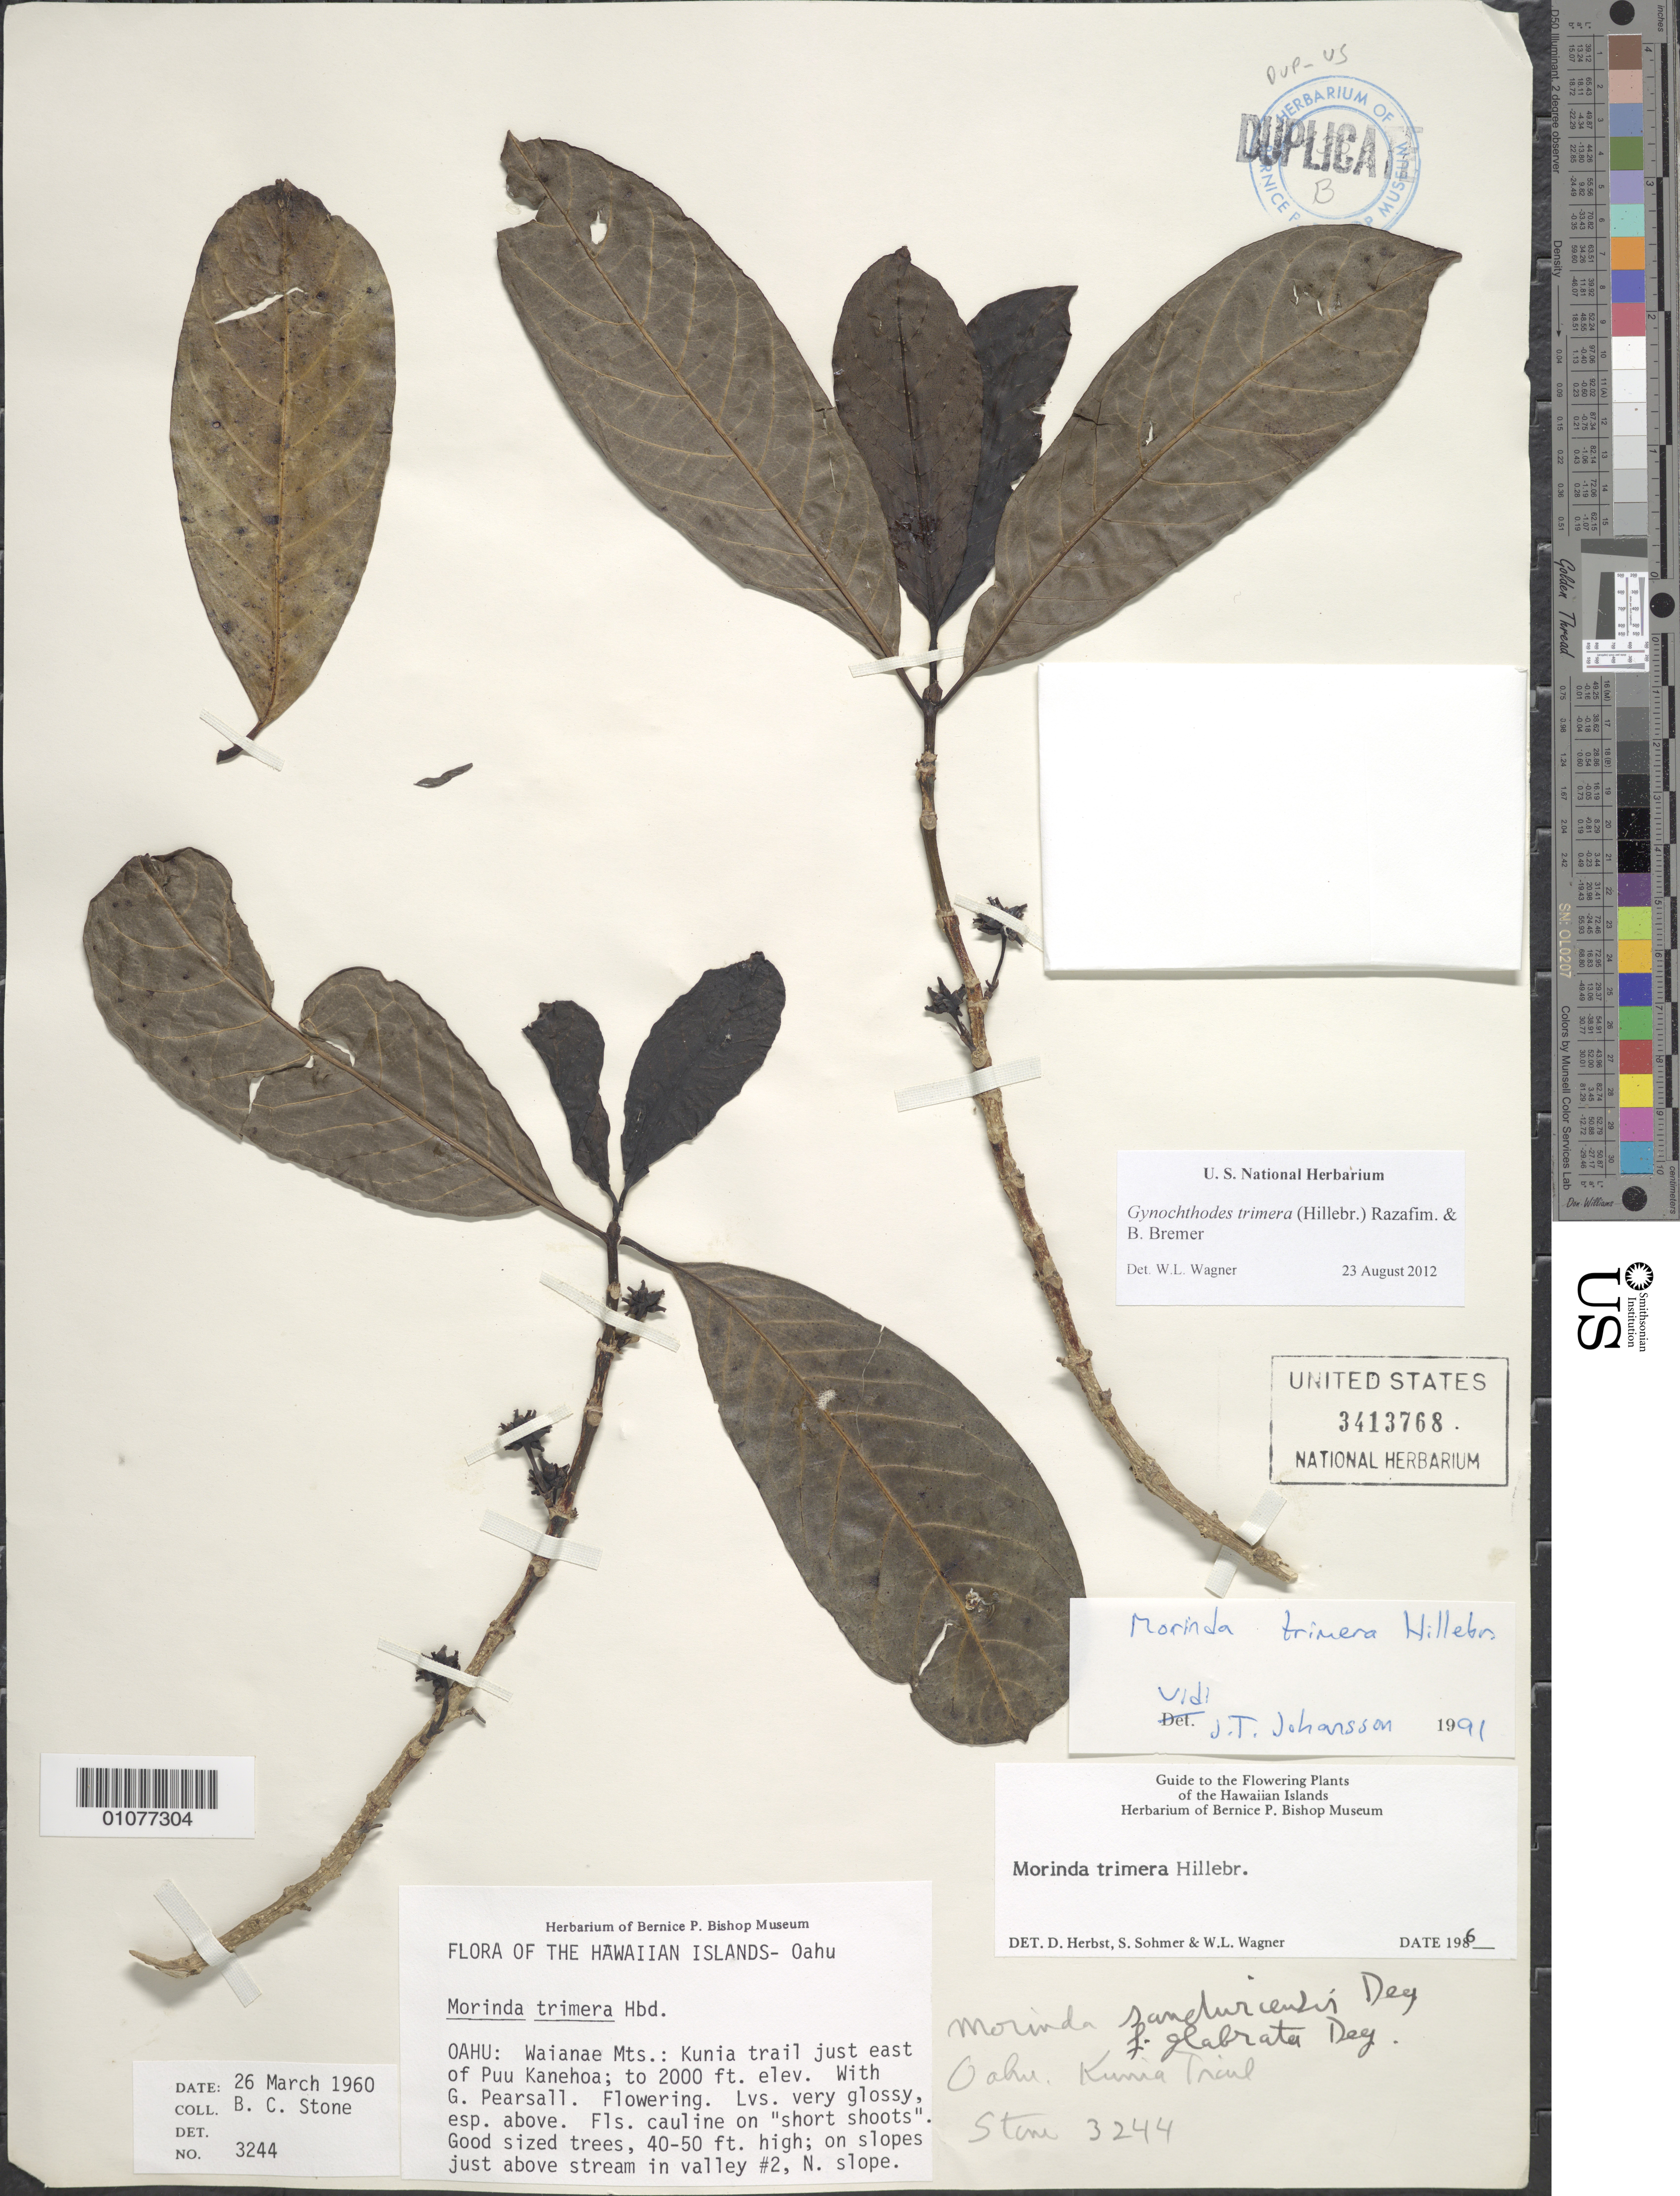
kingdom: Plantae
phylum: Tracheophyta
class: Magnoliopsida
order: Gentianales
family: Rubiaceae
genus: Gynochthodes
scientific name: Gynochthodes trimera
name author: (Hillebr.) Razafim. & B. Bremer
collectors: B. C. Stone & G. Pearsall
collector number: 3244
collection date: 1960-03-26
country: United States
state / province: Hawaii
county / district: Honolulu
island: Oahu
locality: Waianae Mts., Kunia trail just E of Puu Kanehoa, on slopes just above stream in valley #2, N slope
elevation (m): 610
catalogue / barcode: US 3413768